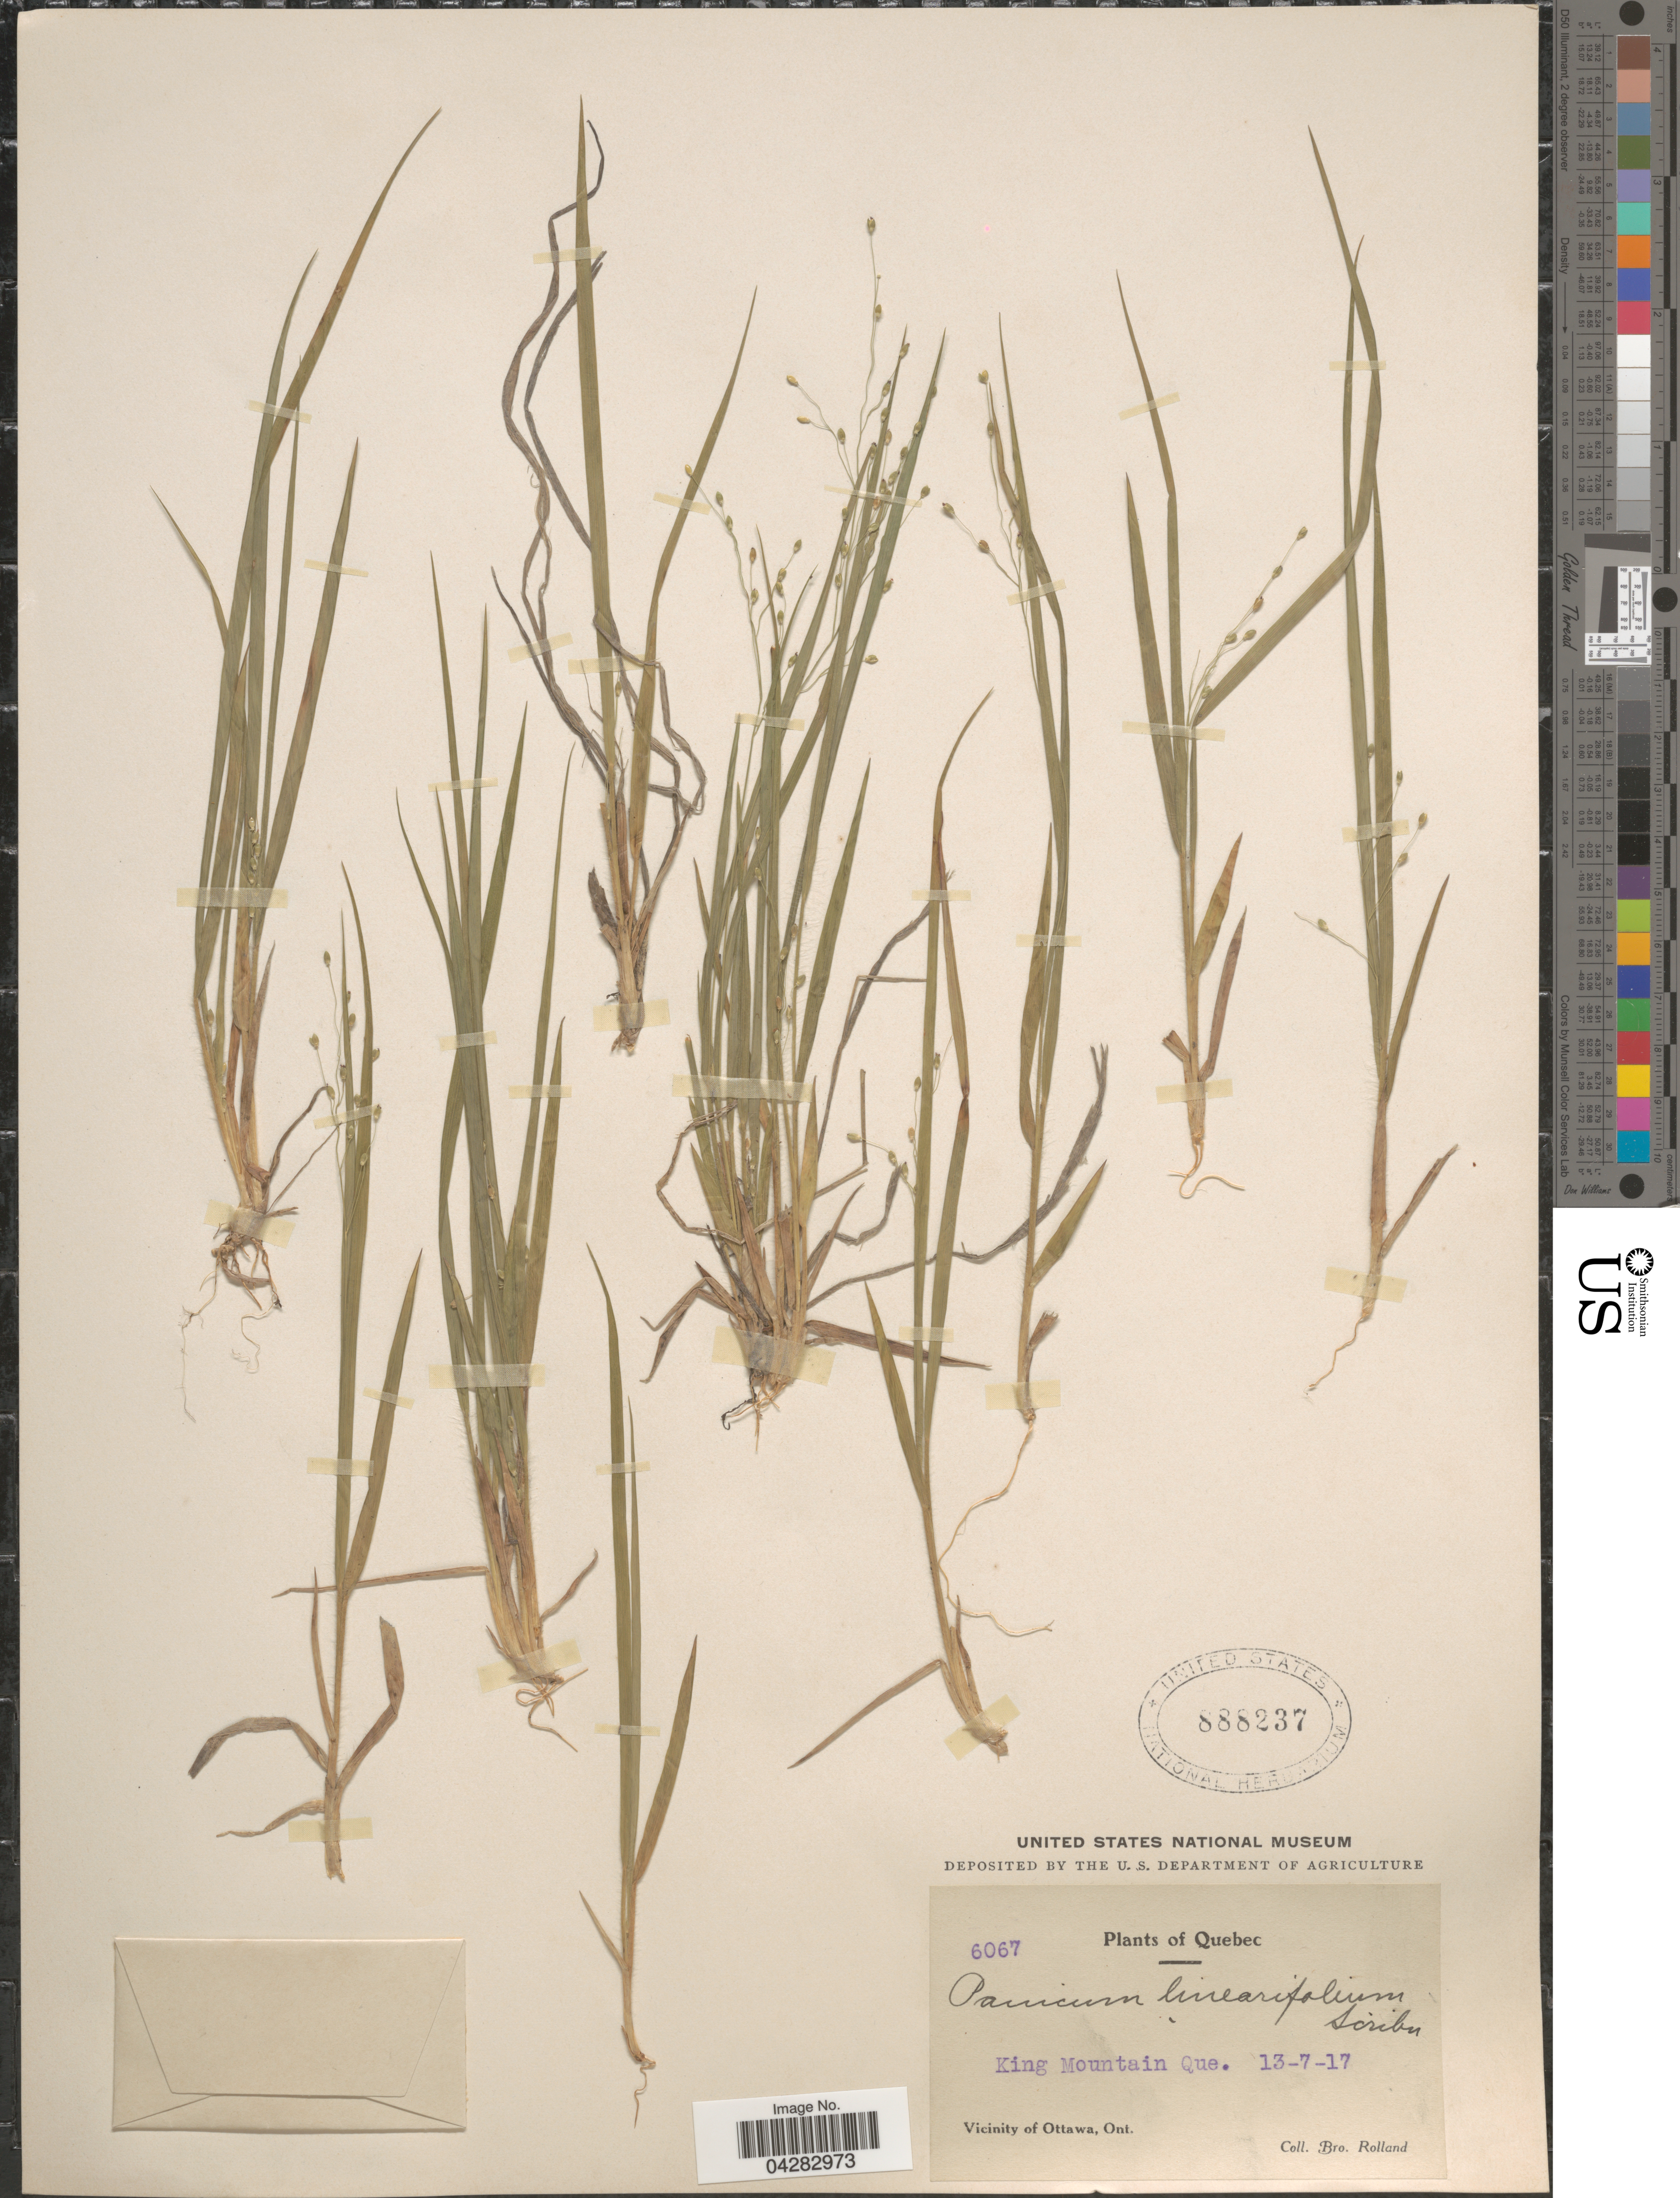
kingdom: Plantae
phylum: Tracheophyta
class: Liliopsida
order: Poales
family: Poaceae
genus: Dichanthelium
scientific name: Dichanthelium linearifolium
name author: (Scribn.) Gould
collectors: B. Rolland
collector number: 6067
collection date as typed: Transcribed d/m/y: 13/7/17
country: Canada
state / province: Quebec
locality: King Mountain.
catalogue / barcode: US 888237